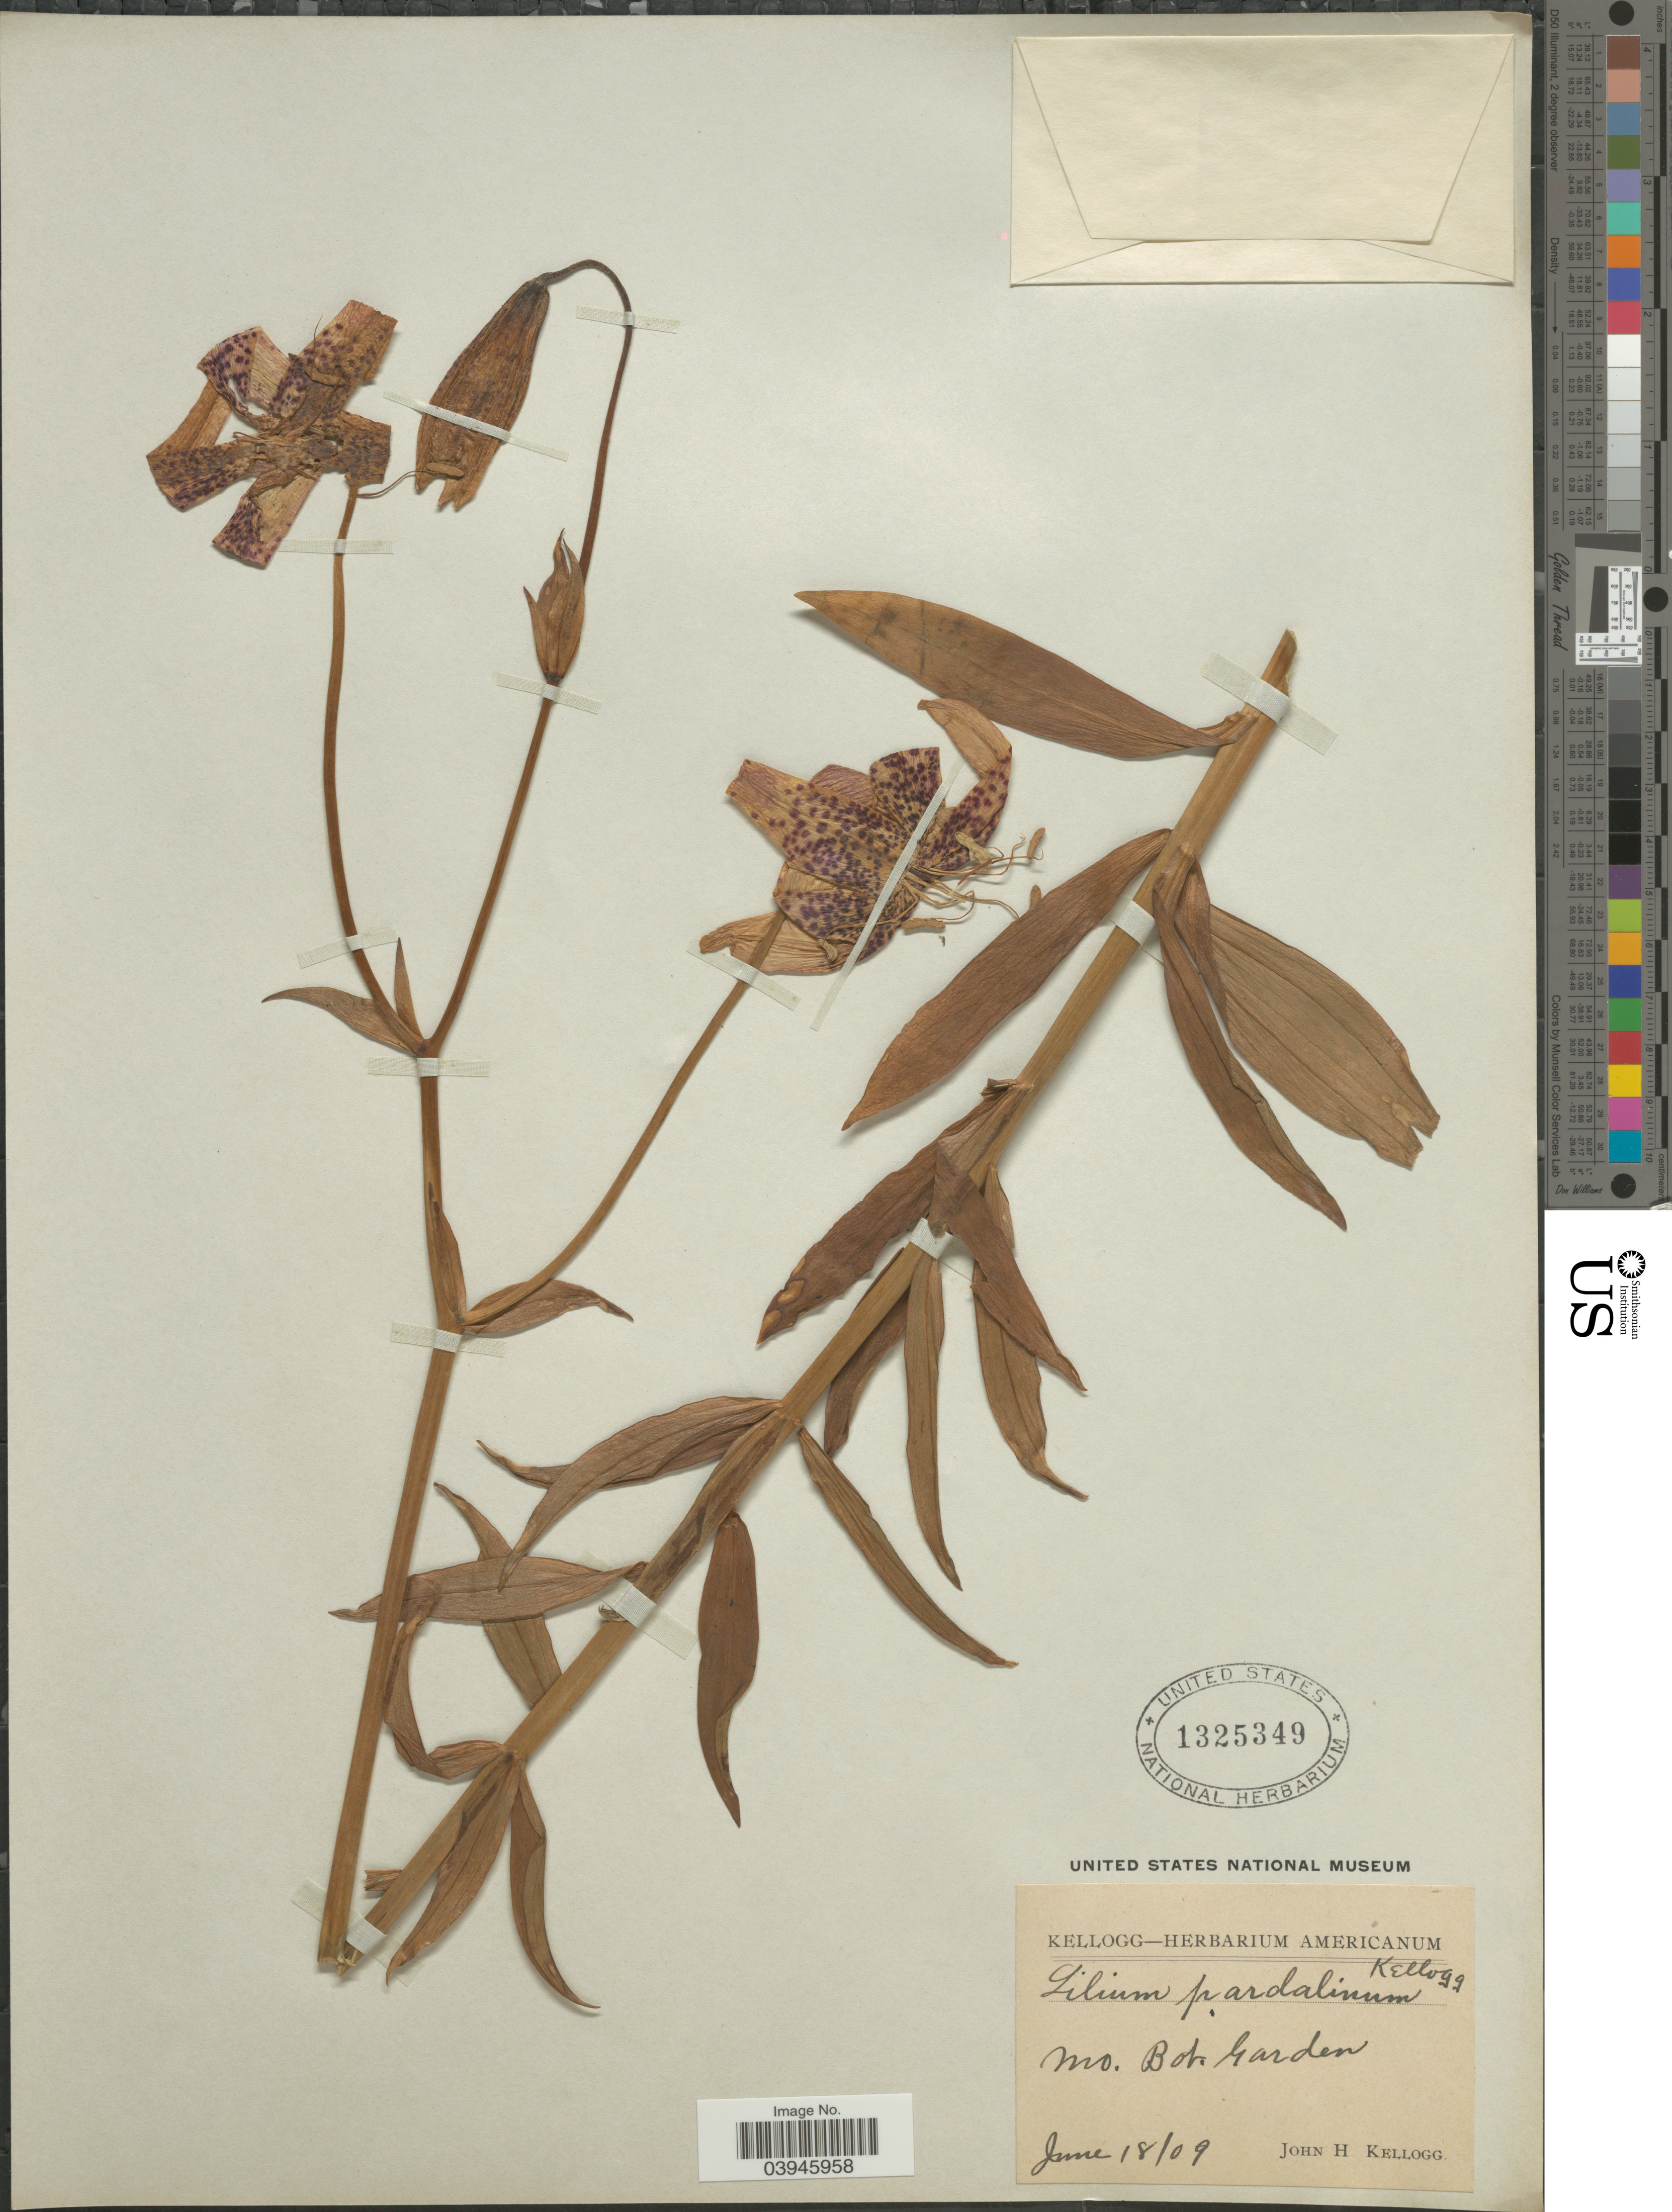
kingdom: Plantae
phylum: Tracheophyta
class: Liliopsida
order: Liliales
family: Liliaceae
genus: Lilium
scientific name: Lilium pardalinum subsp. pardalinum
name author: Kellogg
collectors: J. H. Kellogg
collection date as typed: Transcribed d/m/y: 18/6/9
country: United States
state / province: Missouri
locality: Mo. Bot. Garden.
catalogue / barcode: US 1325349